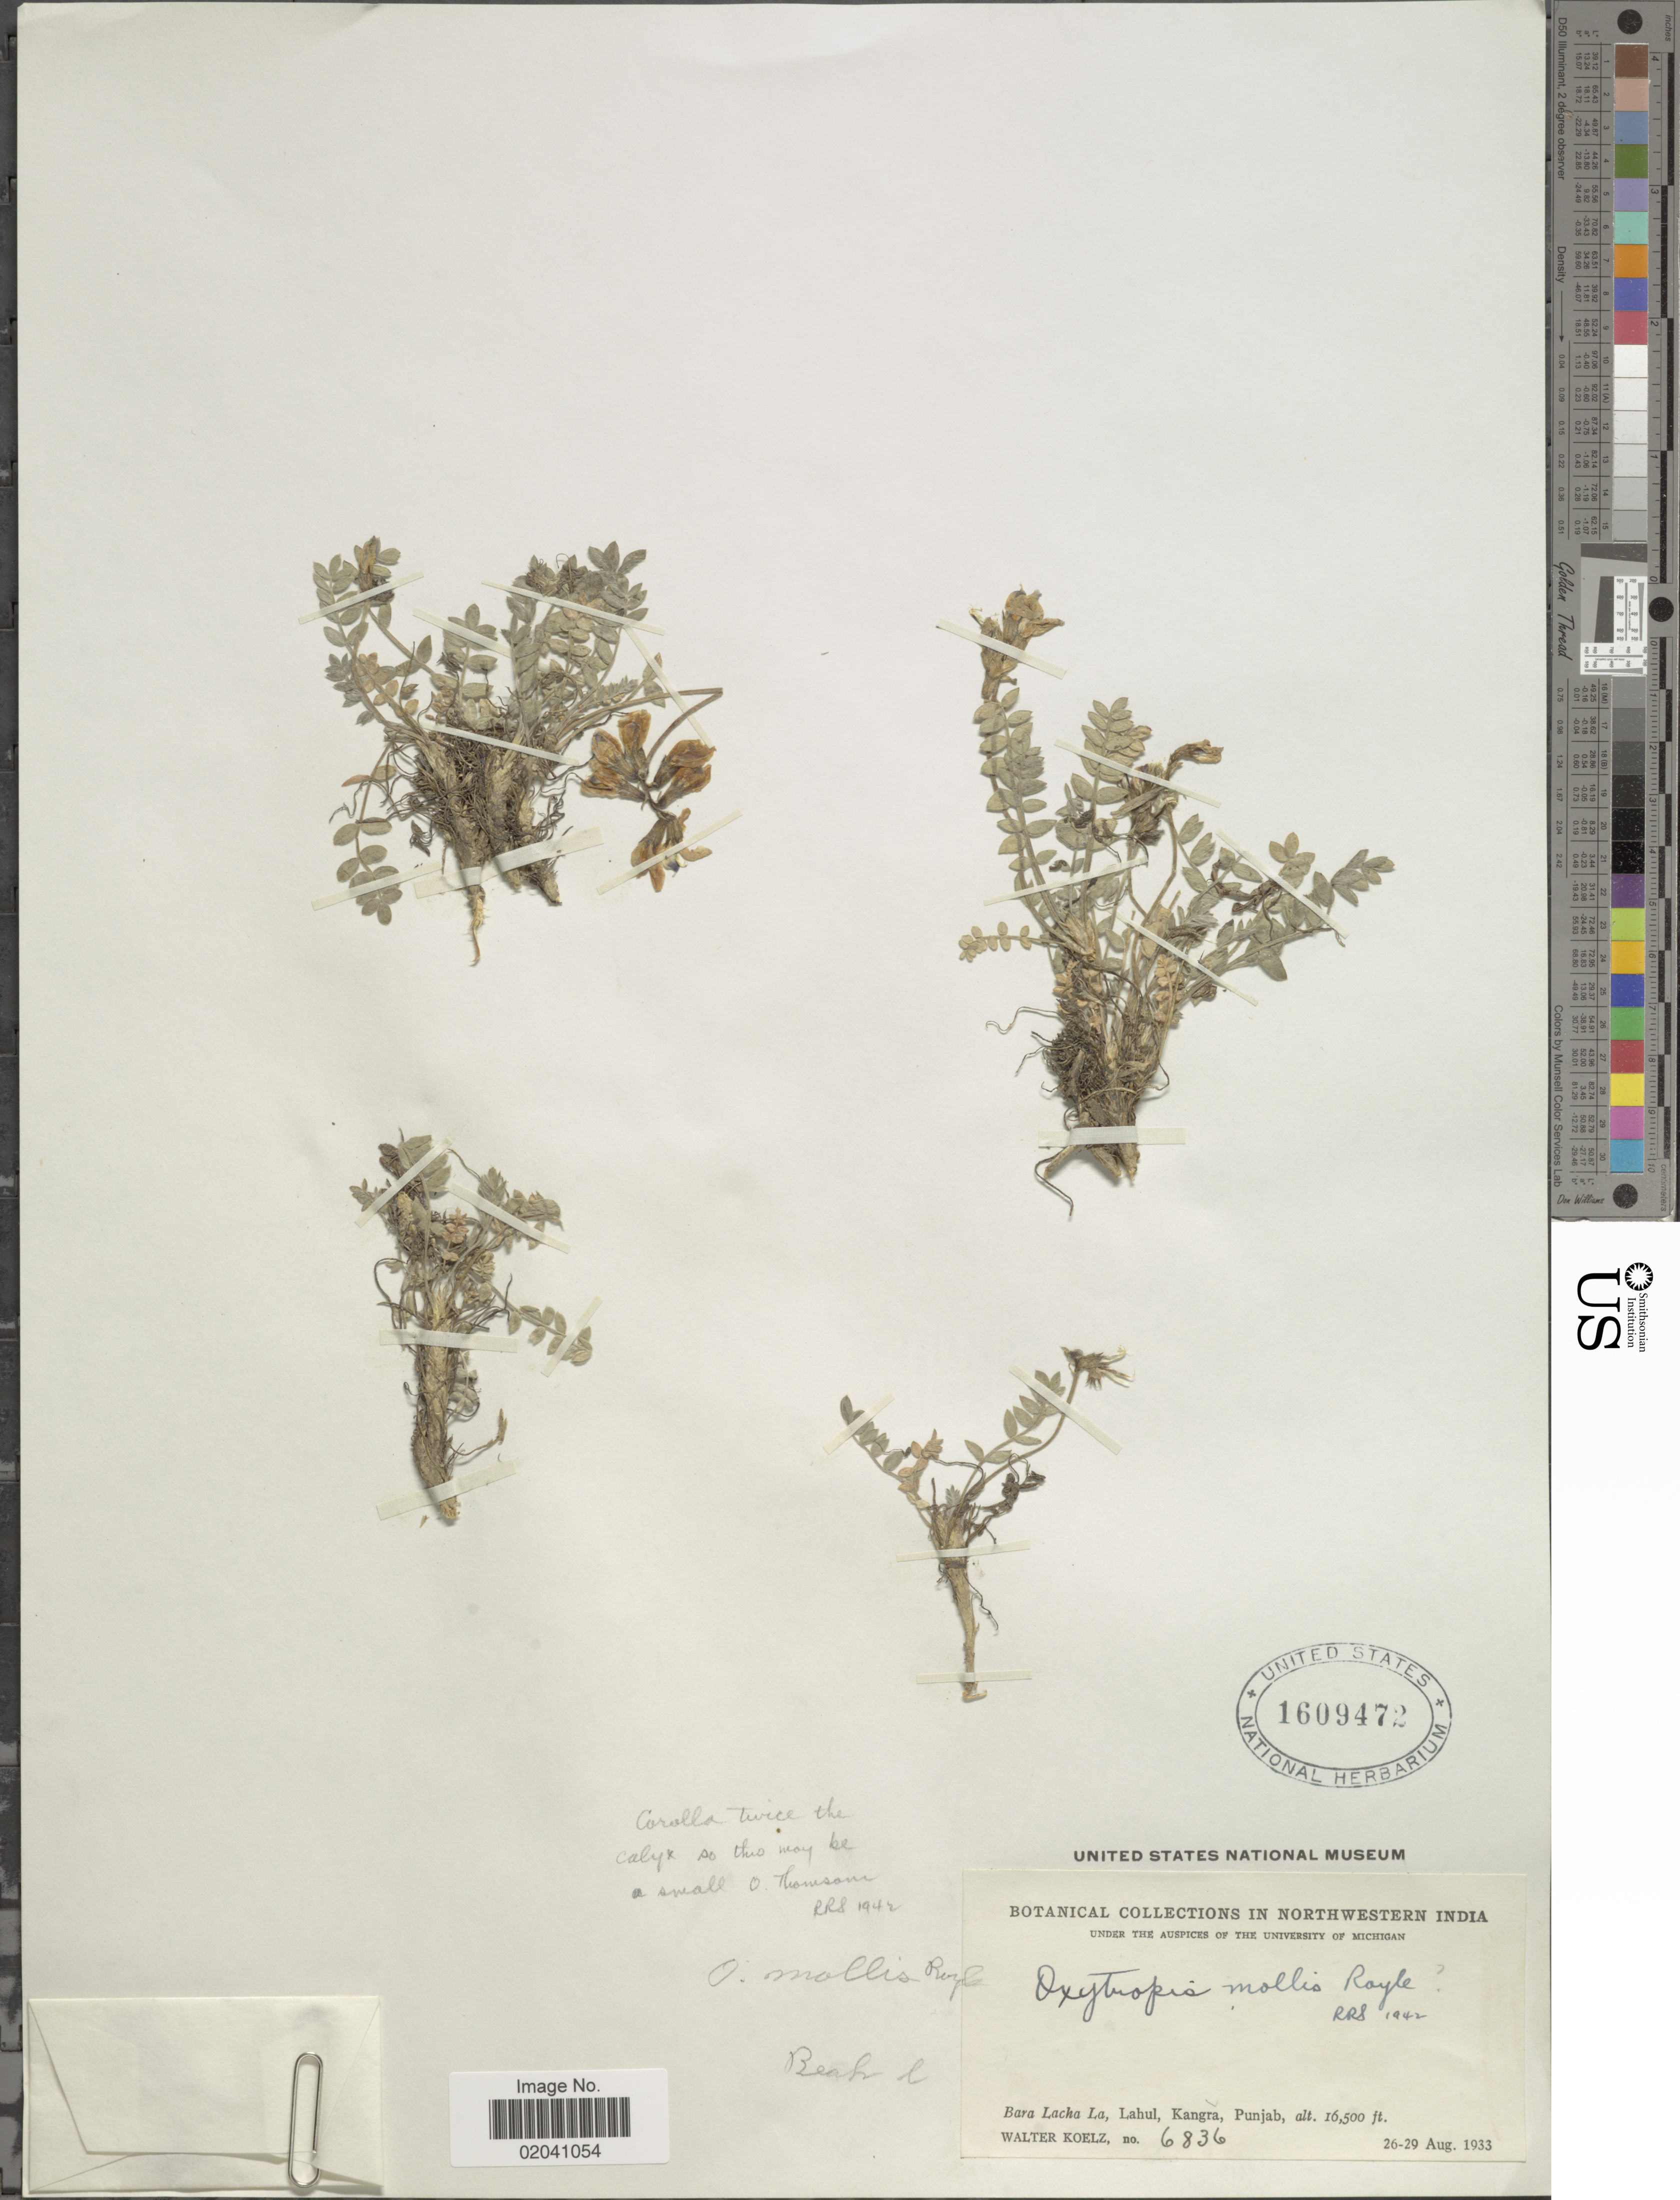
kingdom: Plantae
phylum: Tracheophyta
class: Magnoliopsida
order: Fabales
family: Fabaceae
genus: Oxytropis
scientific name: Oxytropis mollis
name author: Benth.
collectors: W. N. Koelz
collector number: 6836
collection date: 1933-08-26/1933-08-29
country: India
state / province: Punjab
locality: Northwestern India, Bara Lacha La, Lahul, Kangra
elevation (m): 5029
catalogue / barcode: US 1609472